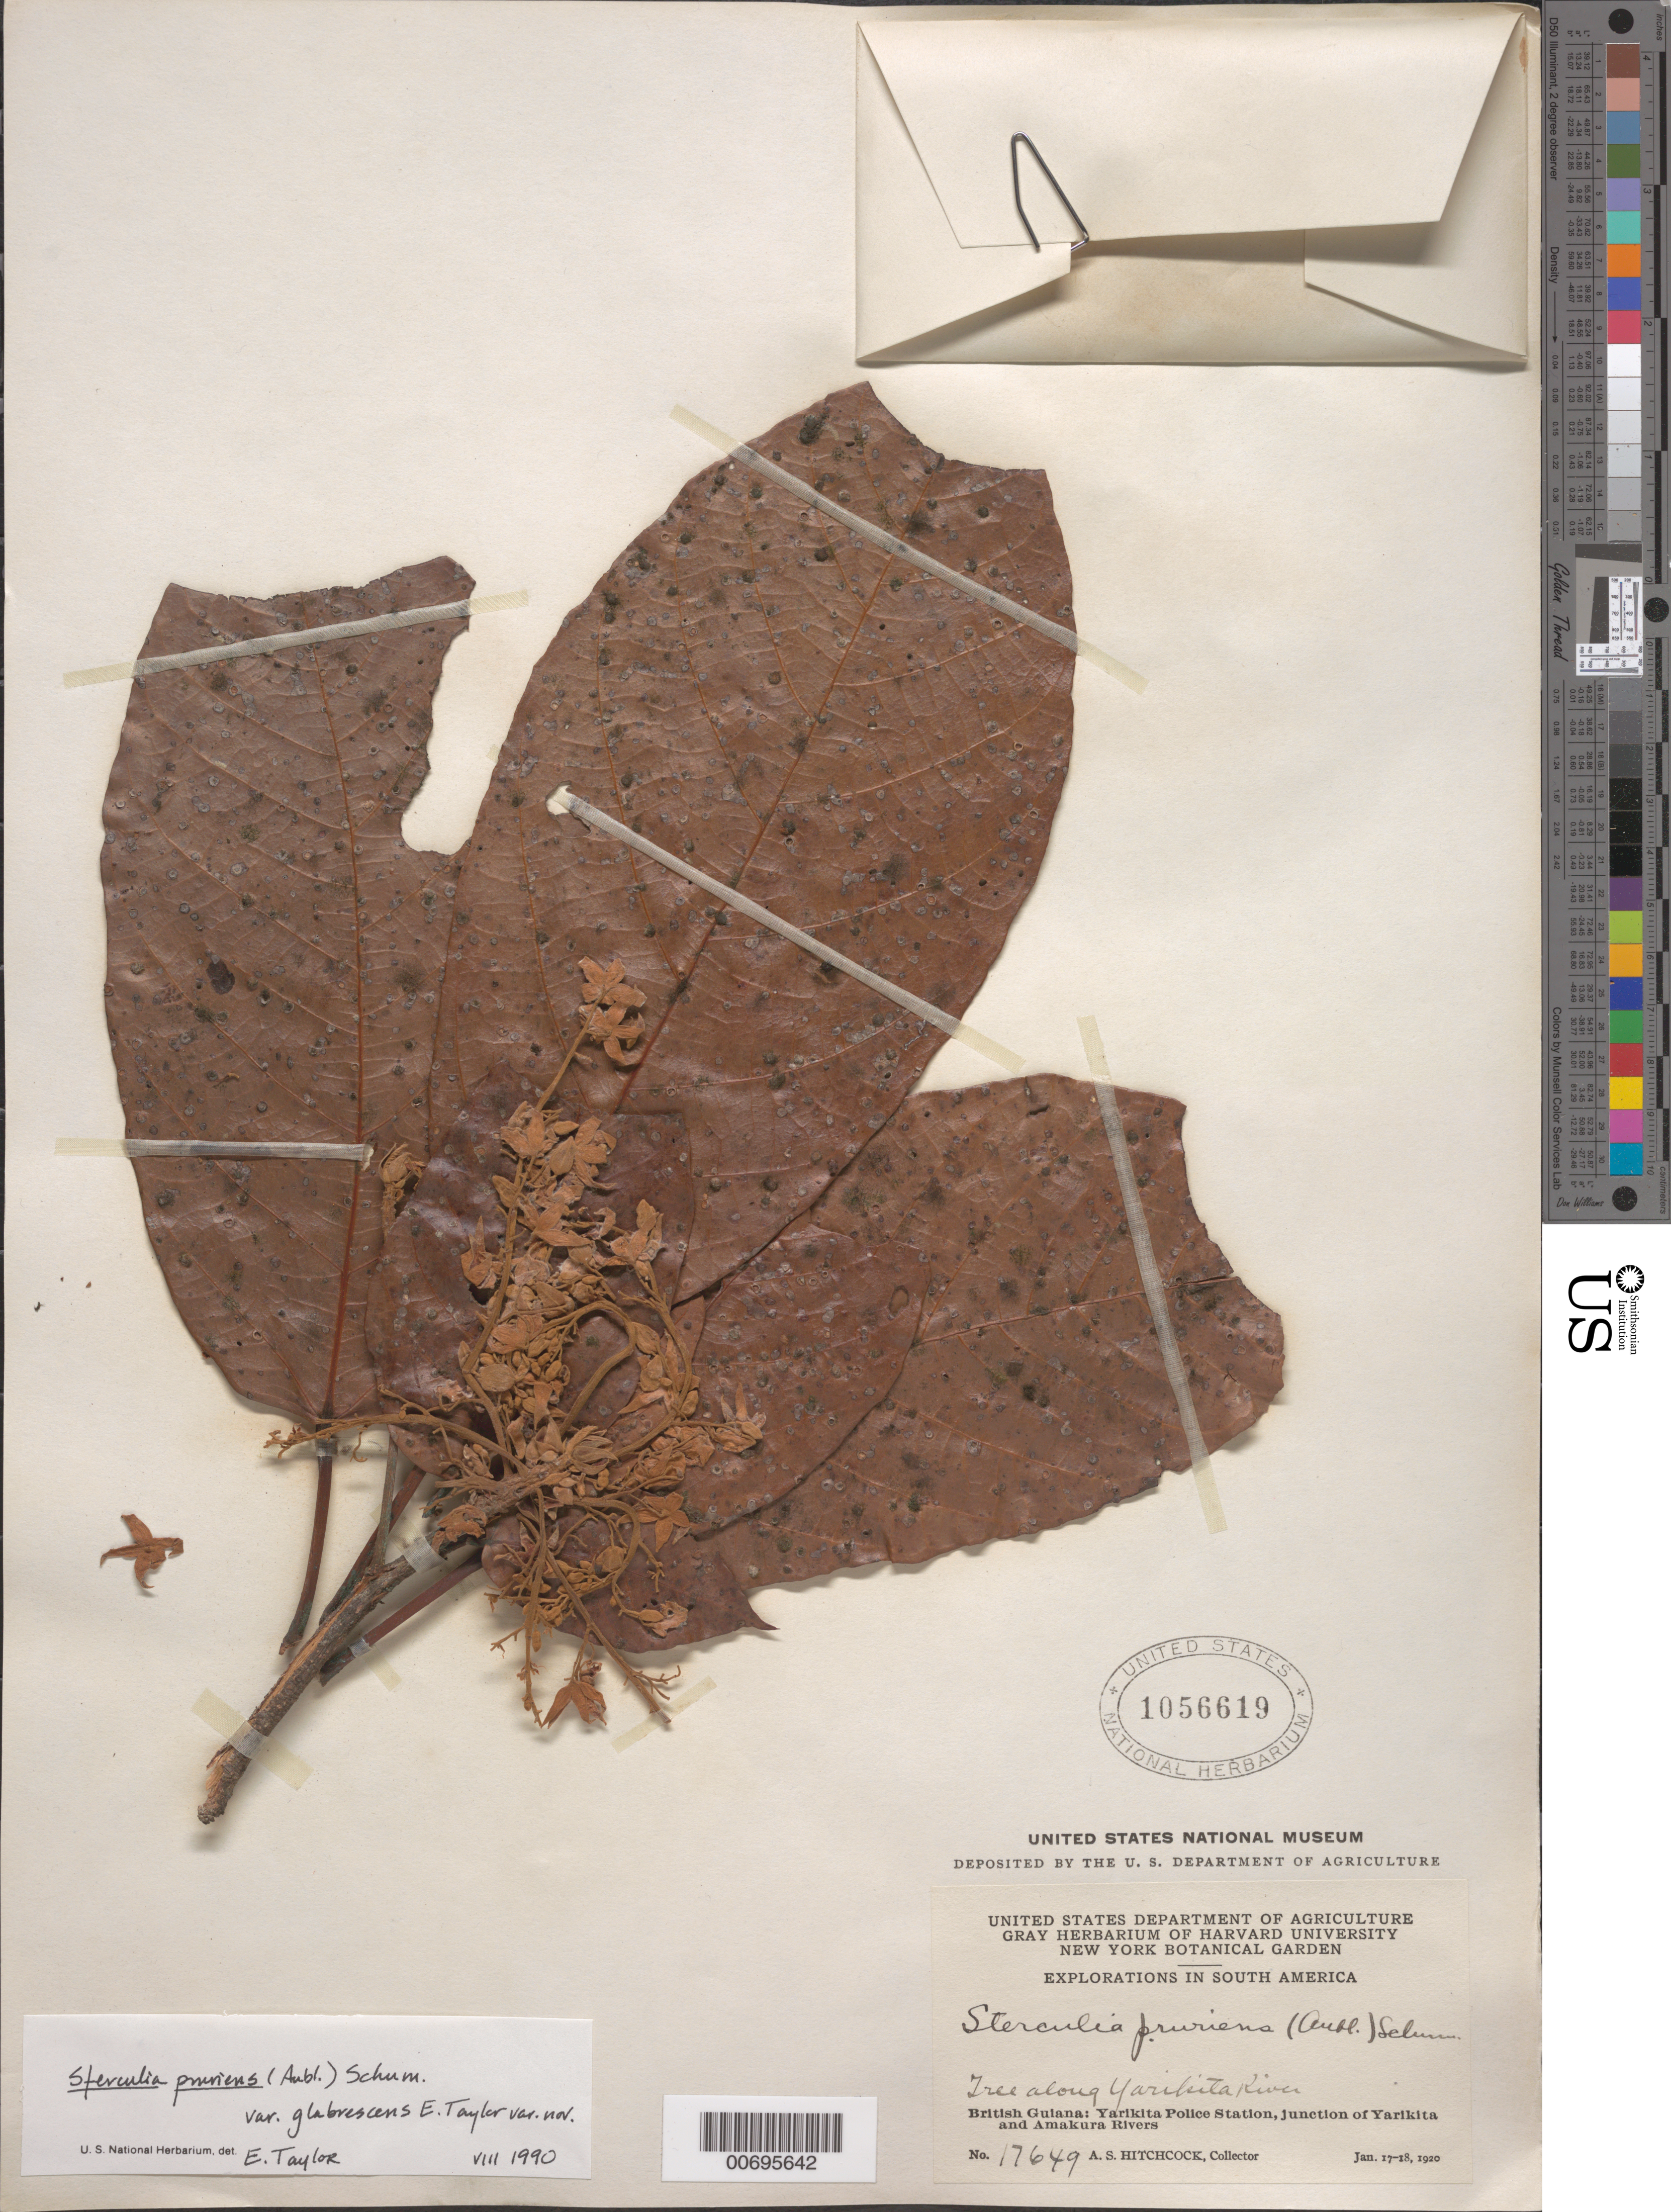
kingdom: Plantae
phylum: Tracheophyta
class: Magnoliopsida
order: Malvales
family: Malvaceae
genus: Sterculia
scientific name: Sterculia pruriens var. glabrescens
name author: E.L. Taylor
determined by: Taylor, E. L.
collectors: A. S. Hitchcock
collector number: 17649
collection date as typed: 17-Jan-20 to 18-Jan-20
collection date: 1920-01-17/1920-01-18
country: Guyana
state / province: Barima-Waini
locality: Yarikita Police Sta., junct. of Yarikita & Amakura Rivers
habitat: Along river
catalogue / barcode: US 1056619